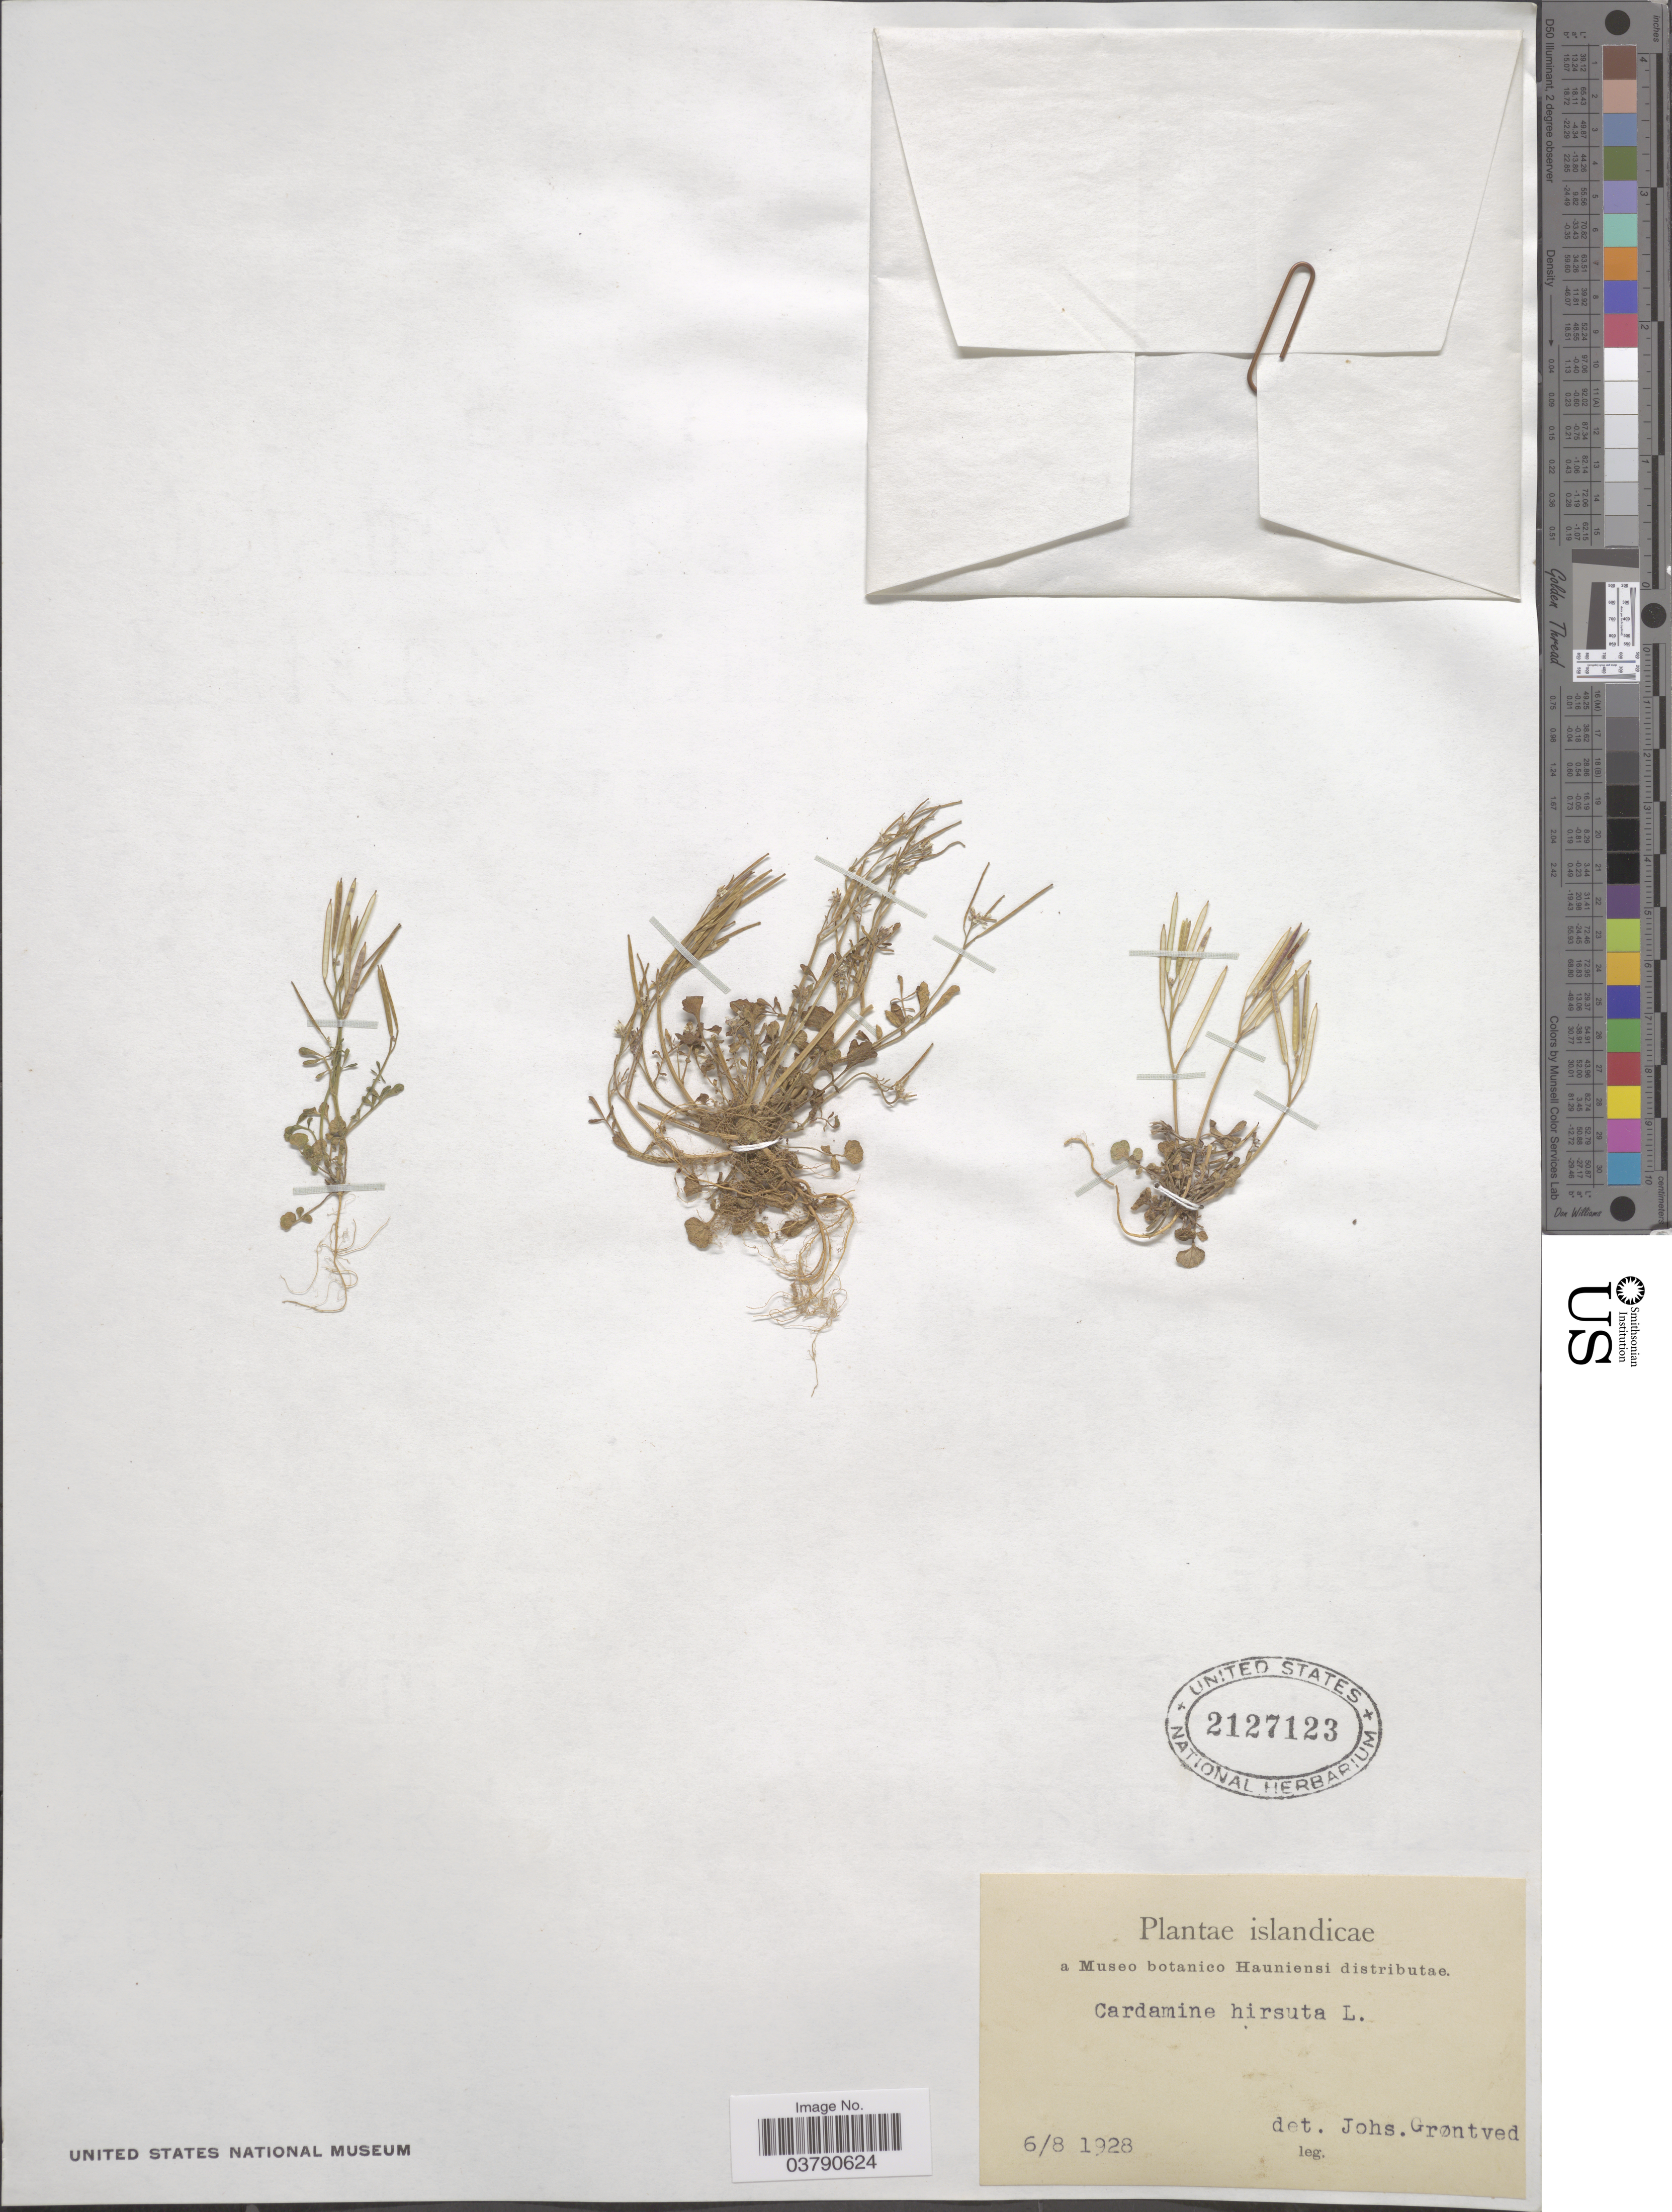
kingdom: Plantae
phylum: Tracheophyta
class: Magnoliopsida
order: Brassicales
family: Brassicaceae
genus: Cardamine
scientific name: Cardamine hirsuta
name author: L.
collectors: Museo Botanico Hauniense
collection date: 1928-08-06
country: Iceland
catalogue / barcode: US 2127123